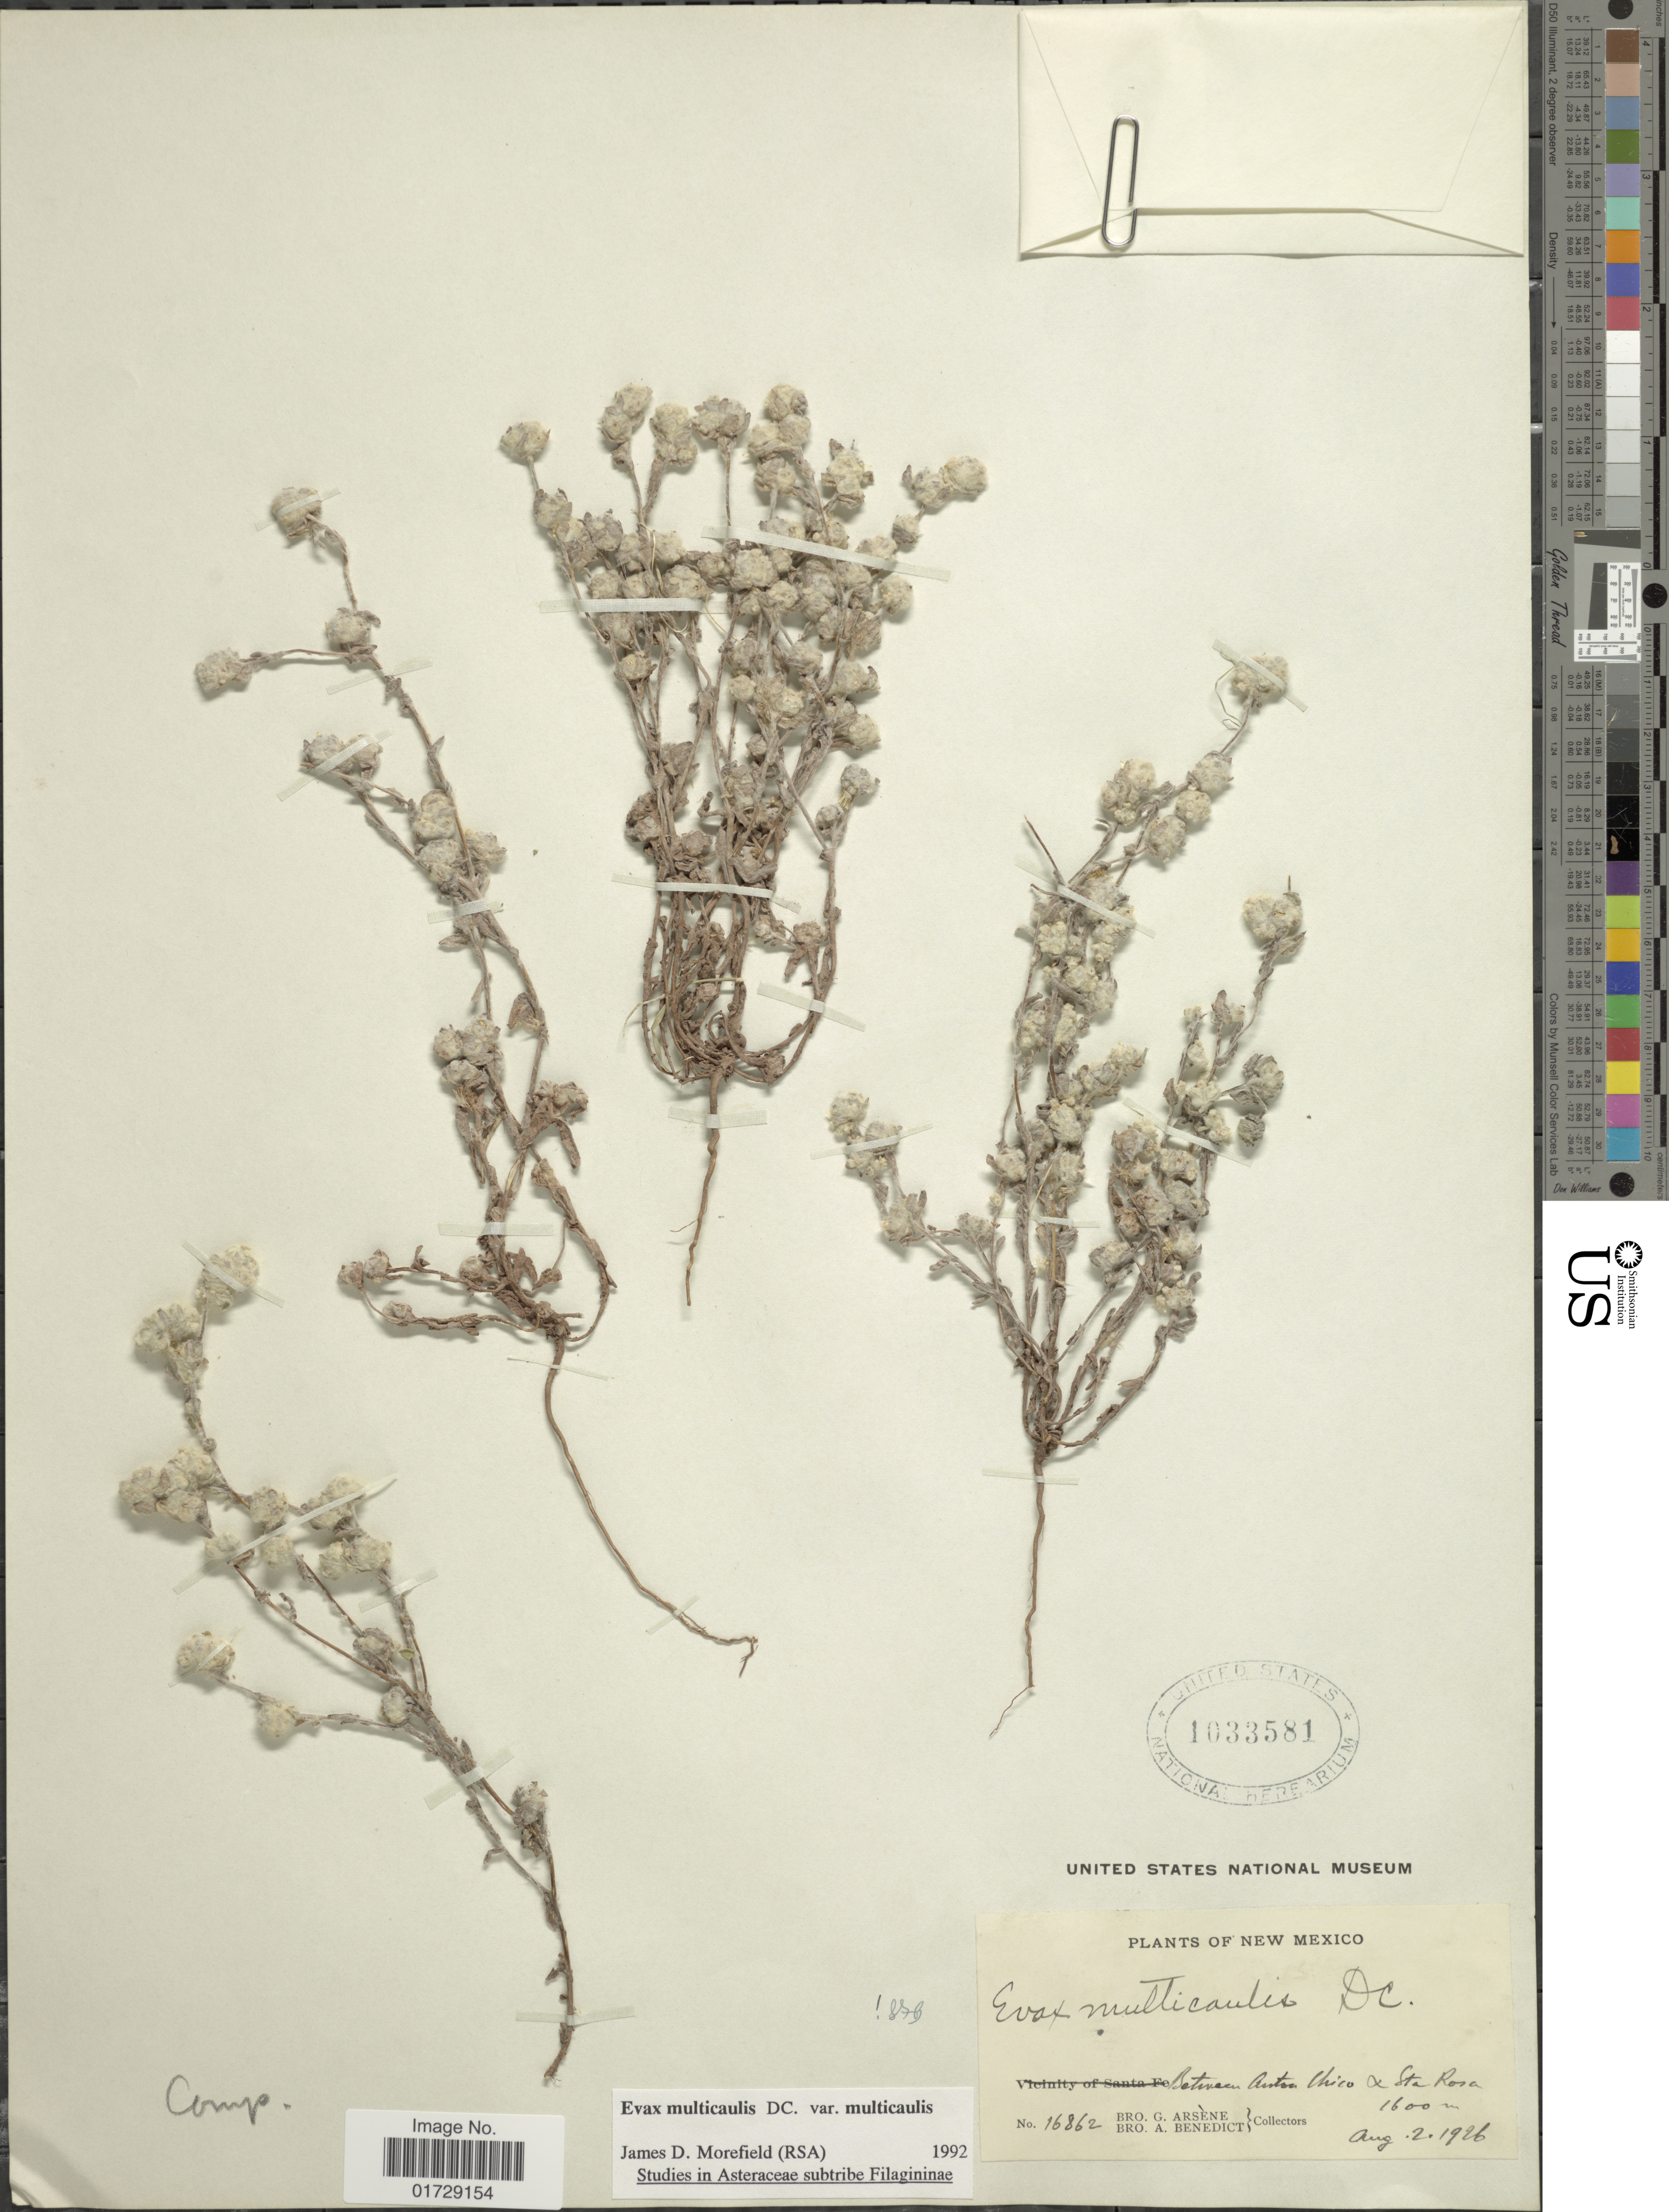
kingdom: Plantae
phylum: Tracheophyta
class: Magnoliopsida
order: Asterales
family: Asteraceae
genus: Evax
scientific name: Evax multicaulis var. multicaulis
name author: DC.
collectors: Bro. G. Arsène & Bro. Benedict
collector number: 16862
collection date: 1926-08-02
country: United States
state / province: New Mexico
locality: Between Anton Chico & Sta. Rosa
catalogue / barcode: US 1033581